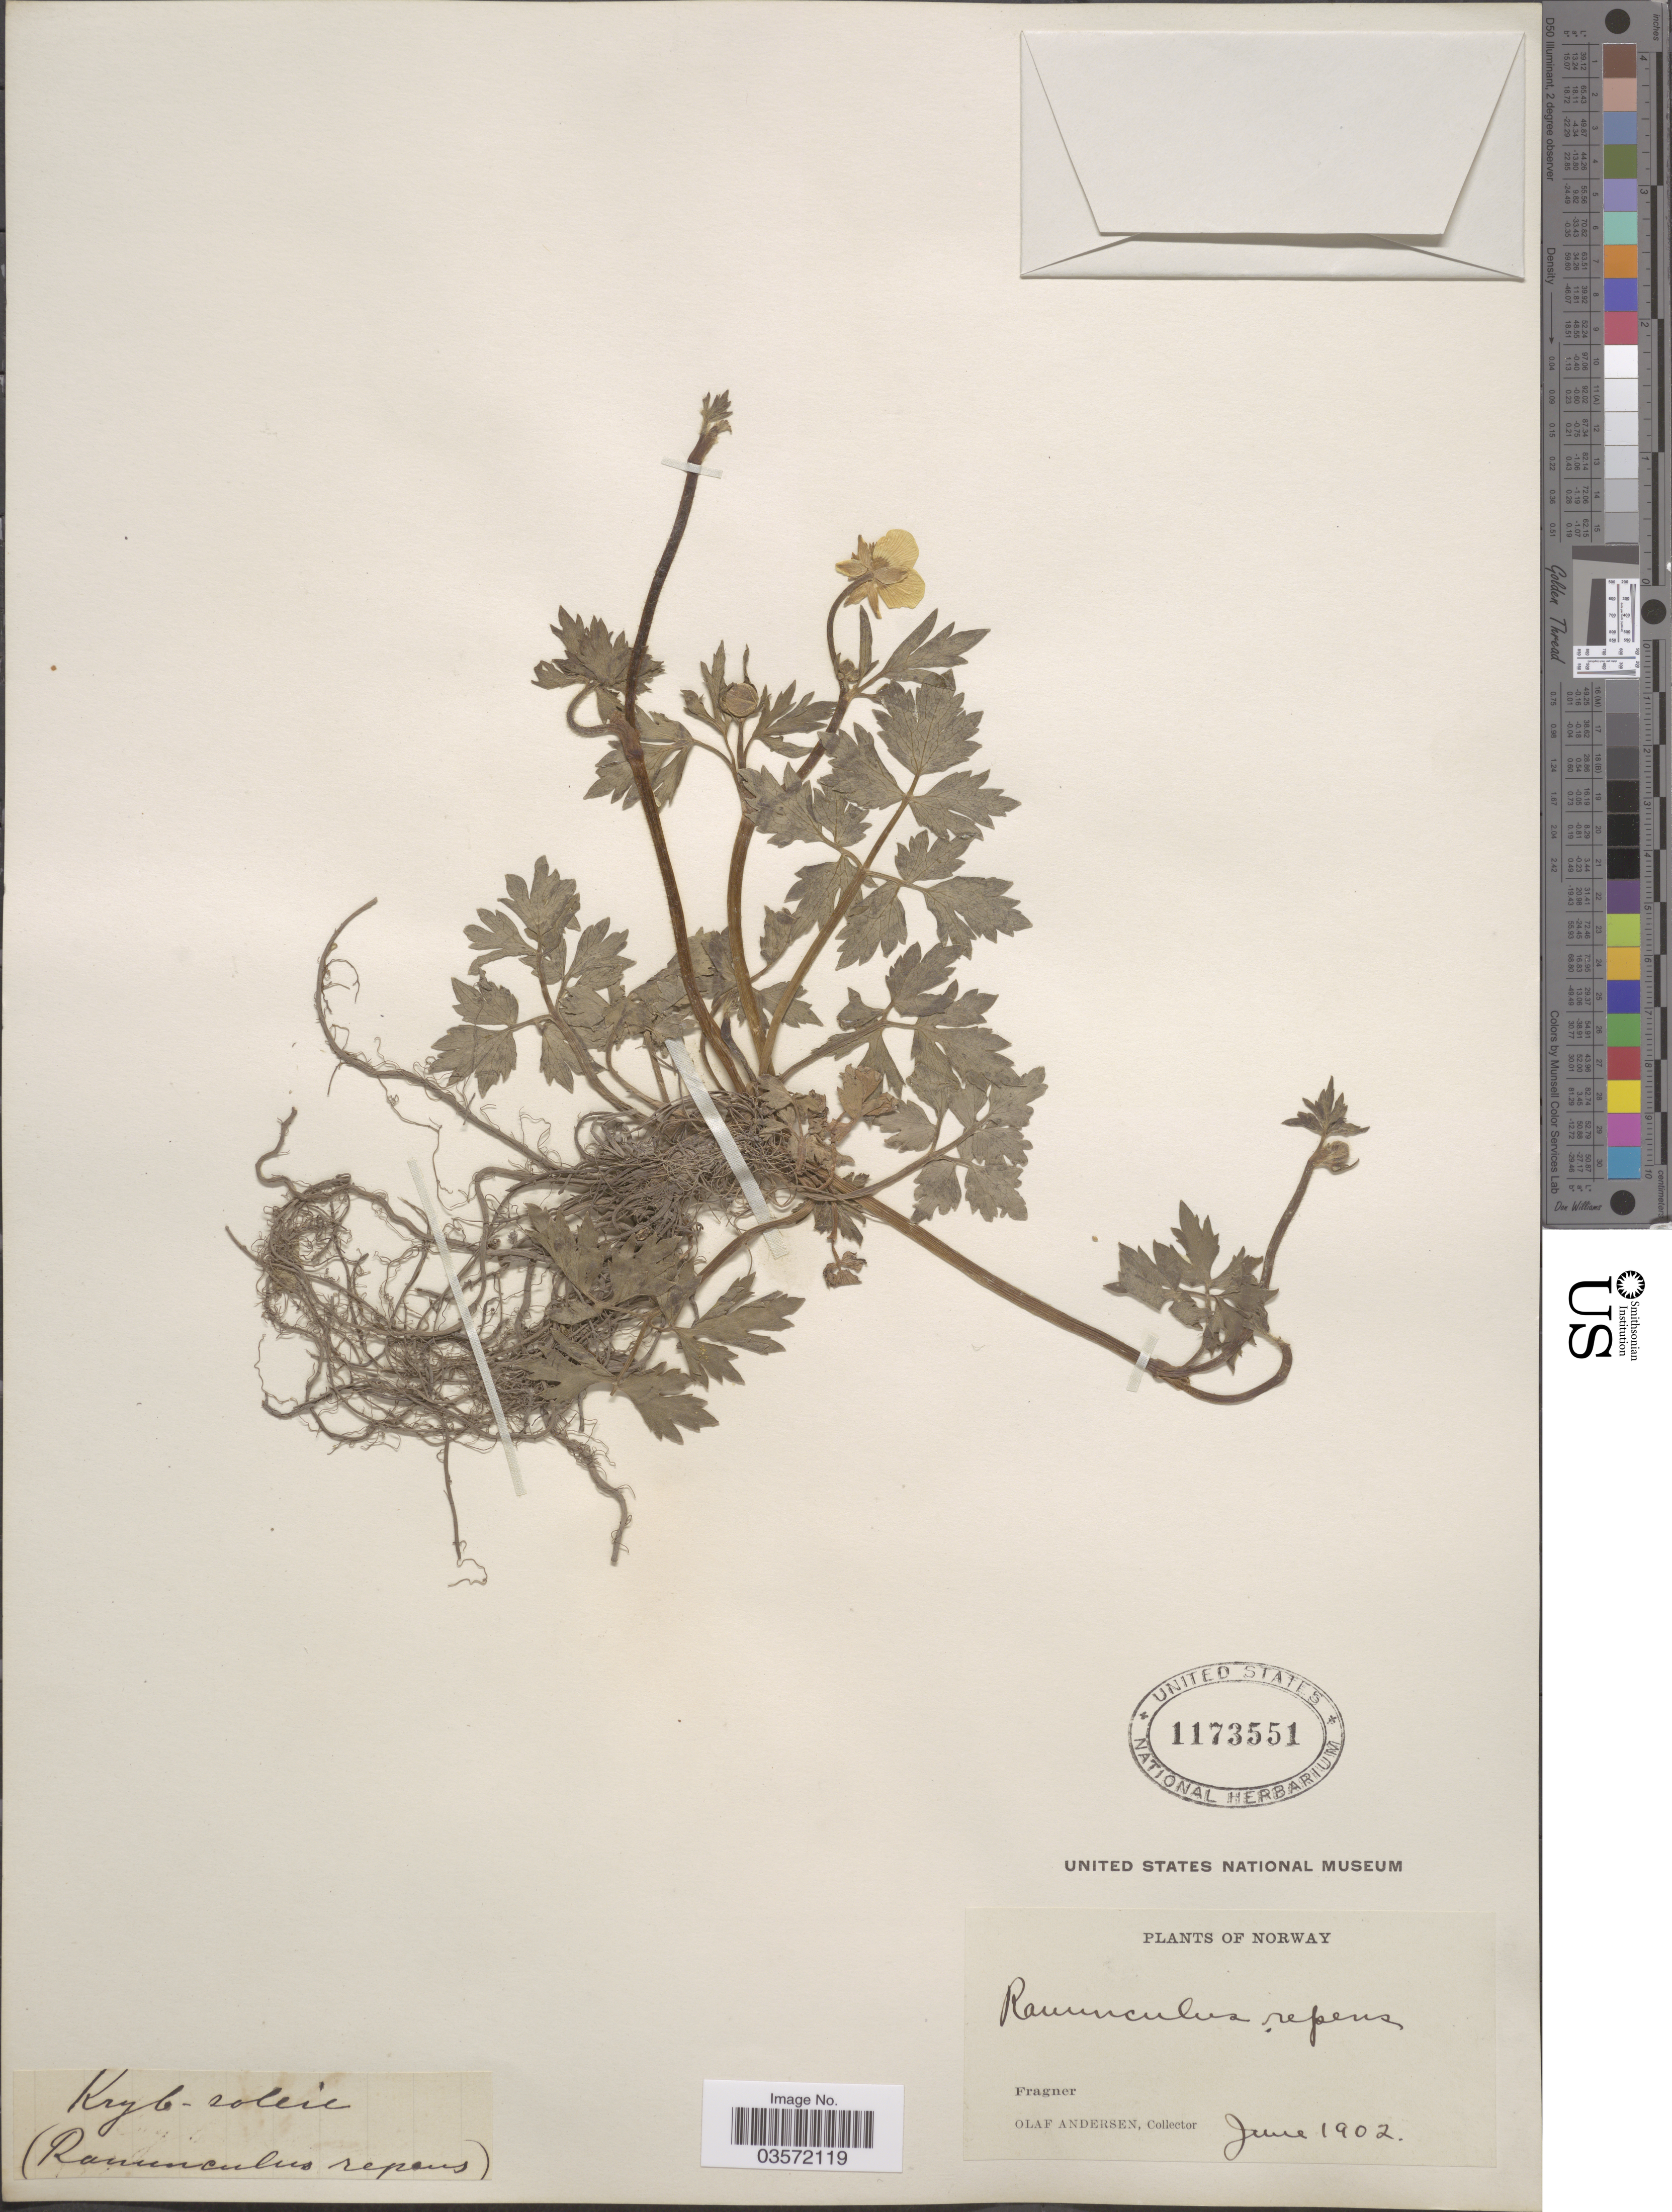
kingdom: Plantae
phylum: Tracheophyta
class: Magnoliopsida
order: Ranunculales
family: Ranunculaceae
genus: Ranunculus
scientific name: Ranunculus repens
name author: L.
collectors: O. Andersen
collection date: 1902-06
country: Norway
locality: Fragner. Kryb - sol [illegible text].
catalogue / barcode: US 1173551